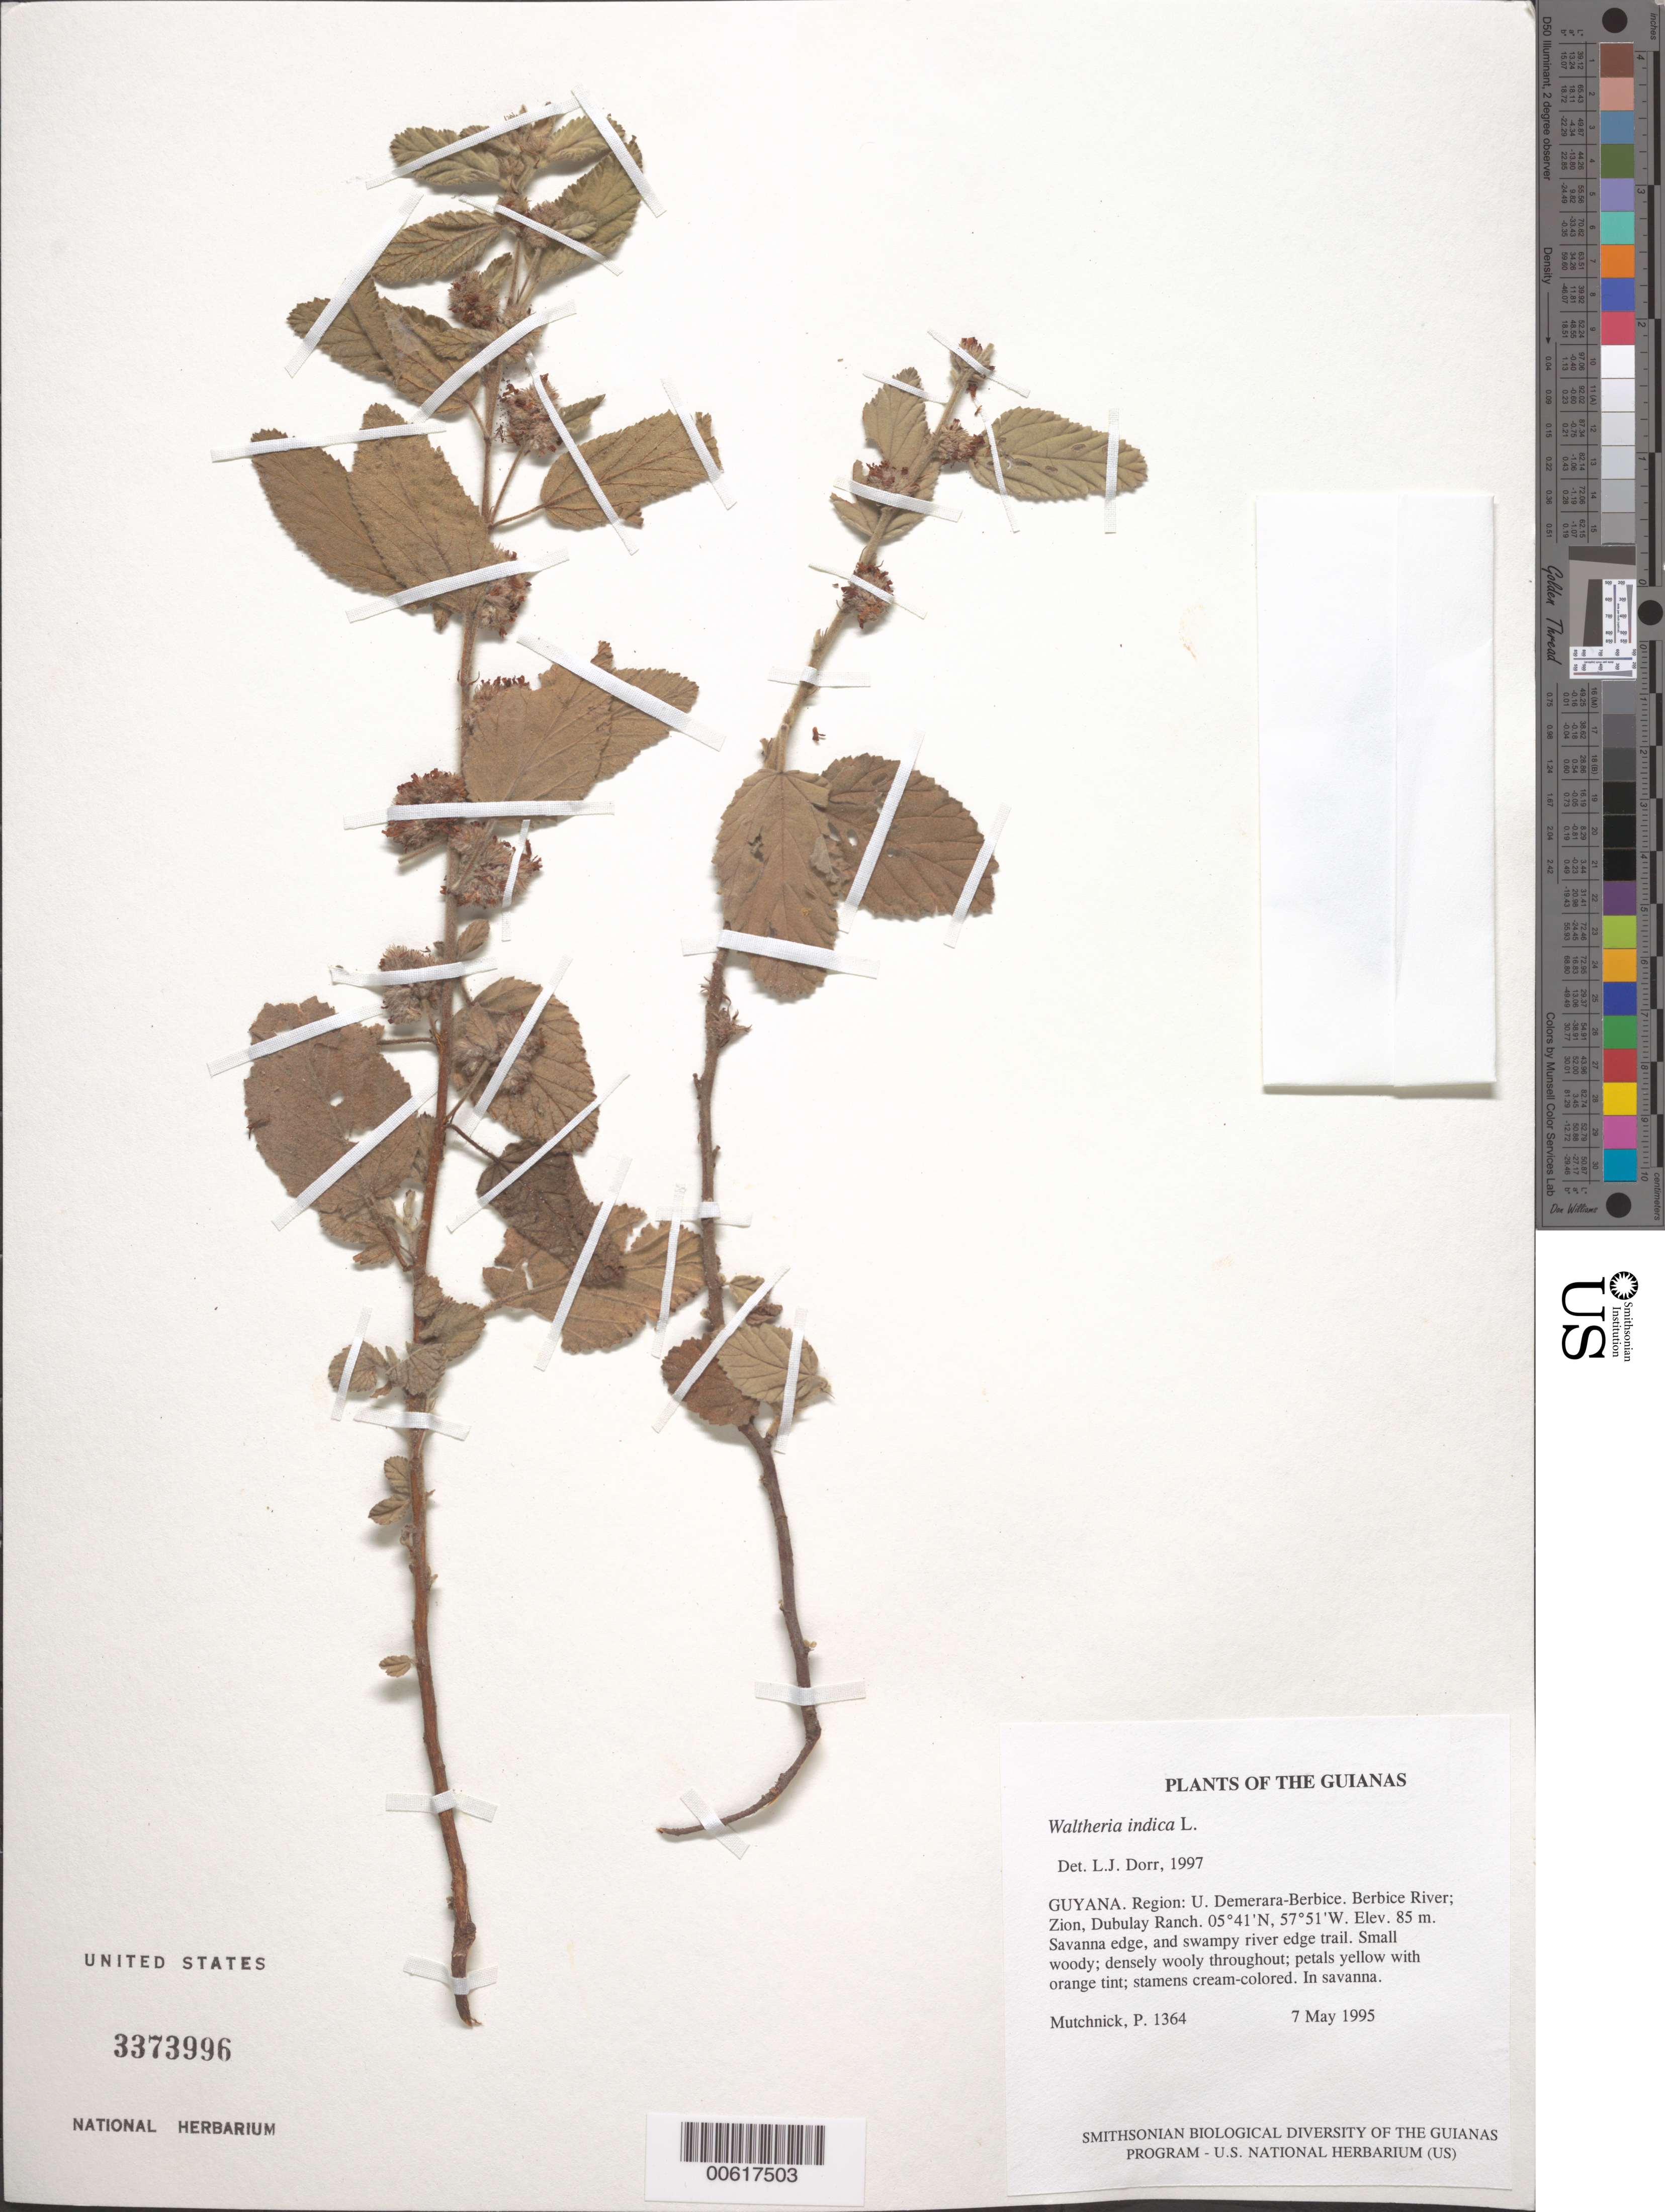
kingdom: Plantae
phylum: Tracheophyta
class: Magnoliopsida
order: Malvales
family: Malvaceae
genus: Waltheria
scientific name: Waltheria indica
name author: L.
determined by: Dorr, L. J., (BOT), Smithsonian Institution - National Museum of Natural History (UNITED STATES)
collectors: P. Mutchnick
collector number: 1364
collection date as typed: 7 May 1995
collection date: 1995-05-07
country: Guyana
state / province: U. Demerara-Berbice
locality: Berbice River; Zion, Dubulay Ranch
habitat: Savanna edge, and swampy river edge trail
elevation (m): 85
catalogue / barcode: US 3373996